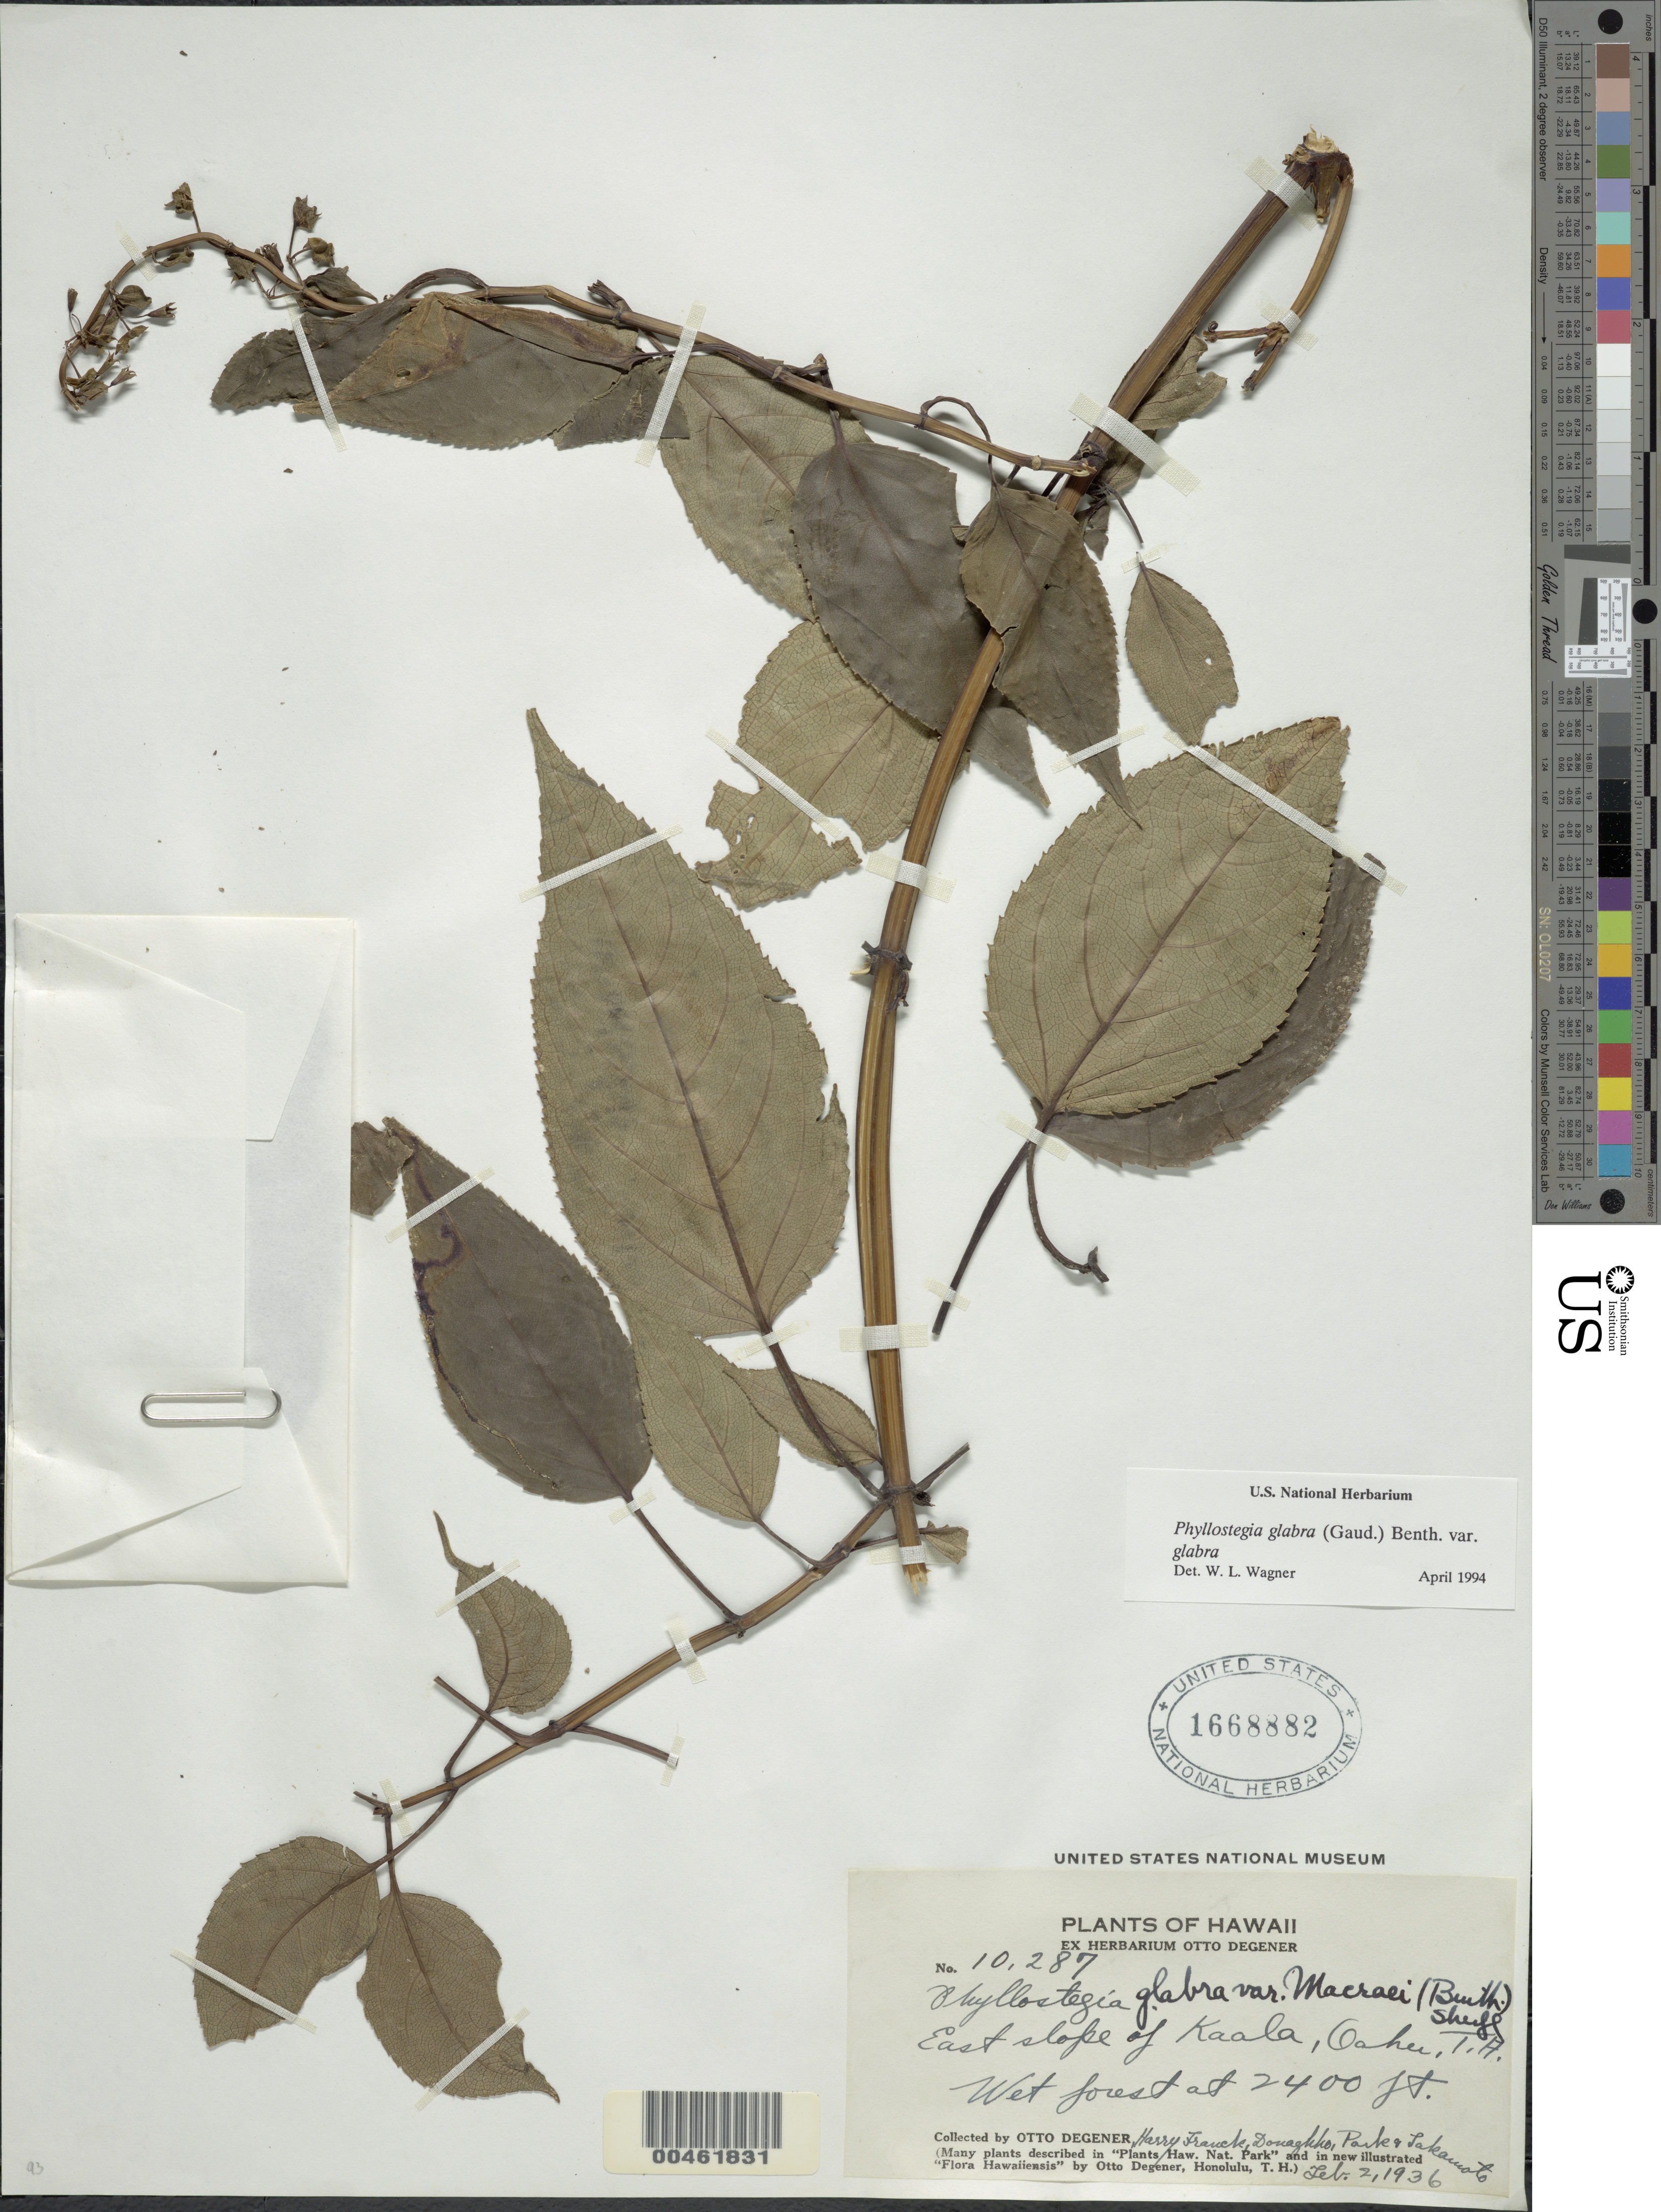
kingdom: Plantae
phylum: Tracheophyta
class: Magnoliopsida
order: Lamiales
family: Lamiaceae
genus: Phyllostegia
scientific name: Phyllostegia glabra var. glabra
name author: (Gaudich.) Benth.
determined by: Wagner, W. L., (BOT), Smithsonian Institution - National Museum of Natural History (UNITED STATES)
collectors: O. Degener, H. Franck, Donaghho, Park & -. Takamoto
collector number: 10287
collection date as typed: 2 Feb 1936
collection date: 1936-02-02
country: United States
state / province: Hawaii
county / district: Honolulu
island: Oahu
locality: East slope of Kaala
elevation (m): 732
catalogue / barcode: US 1668882